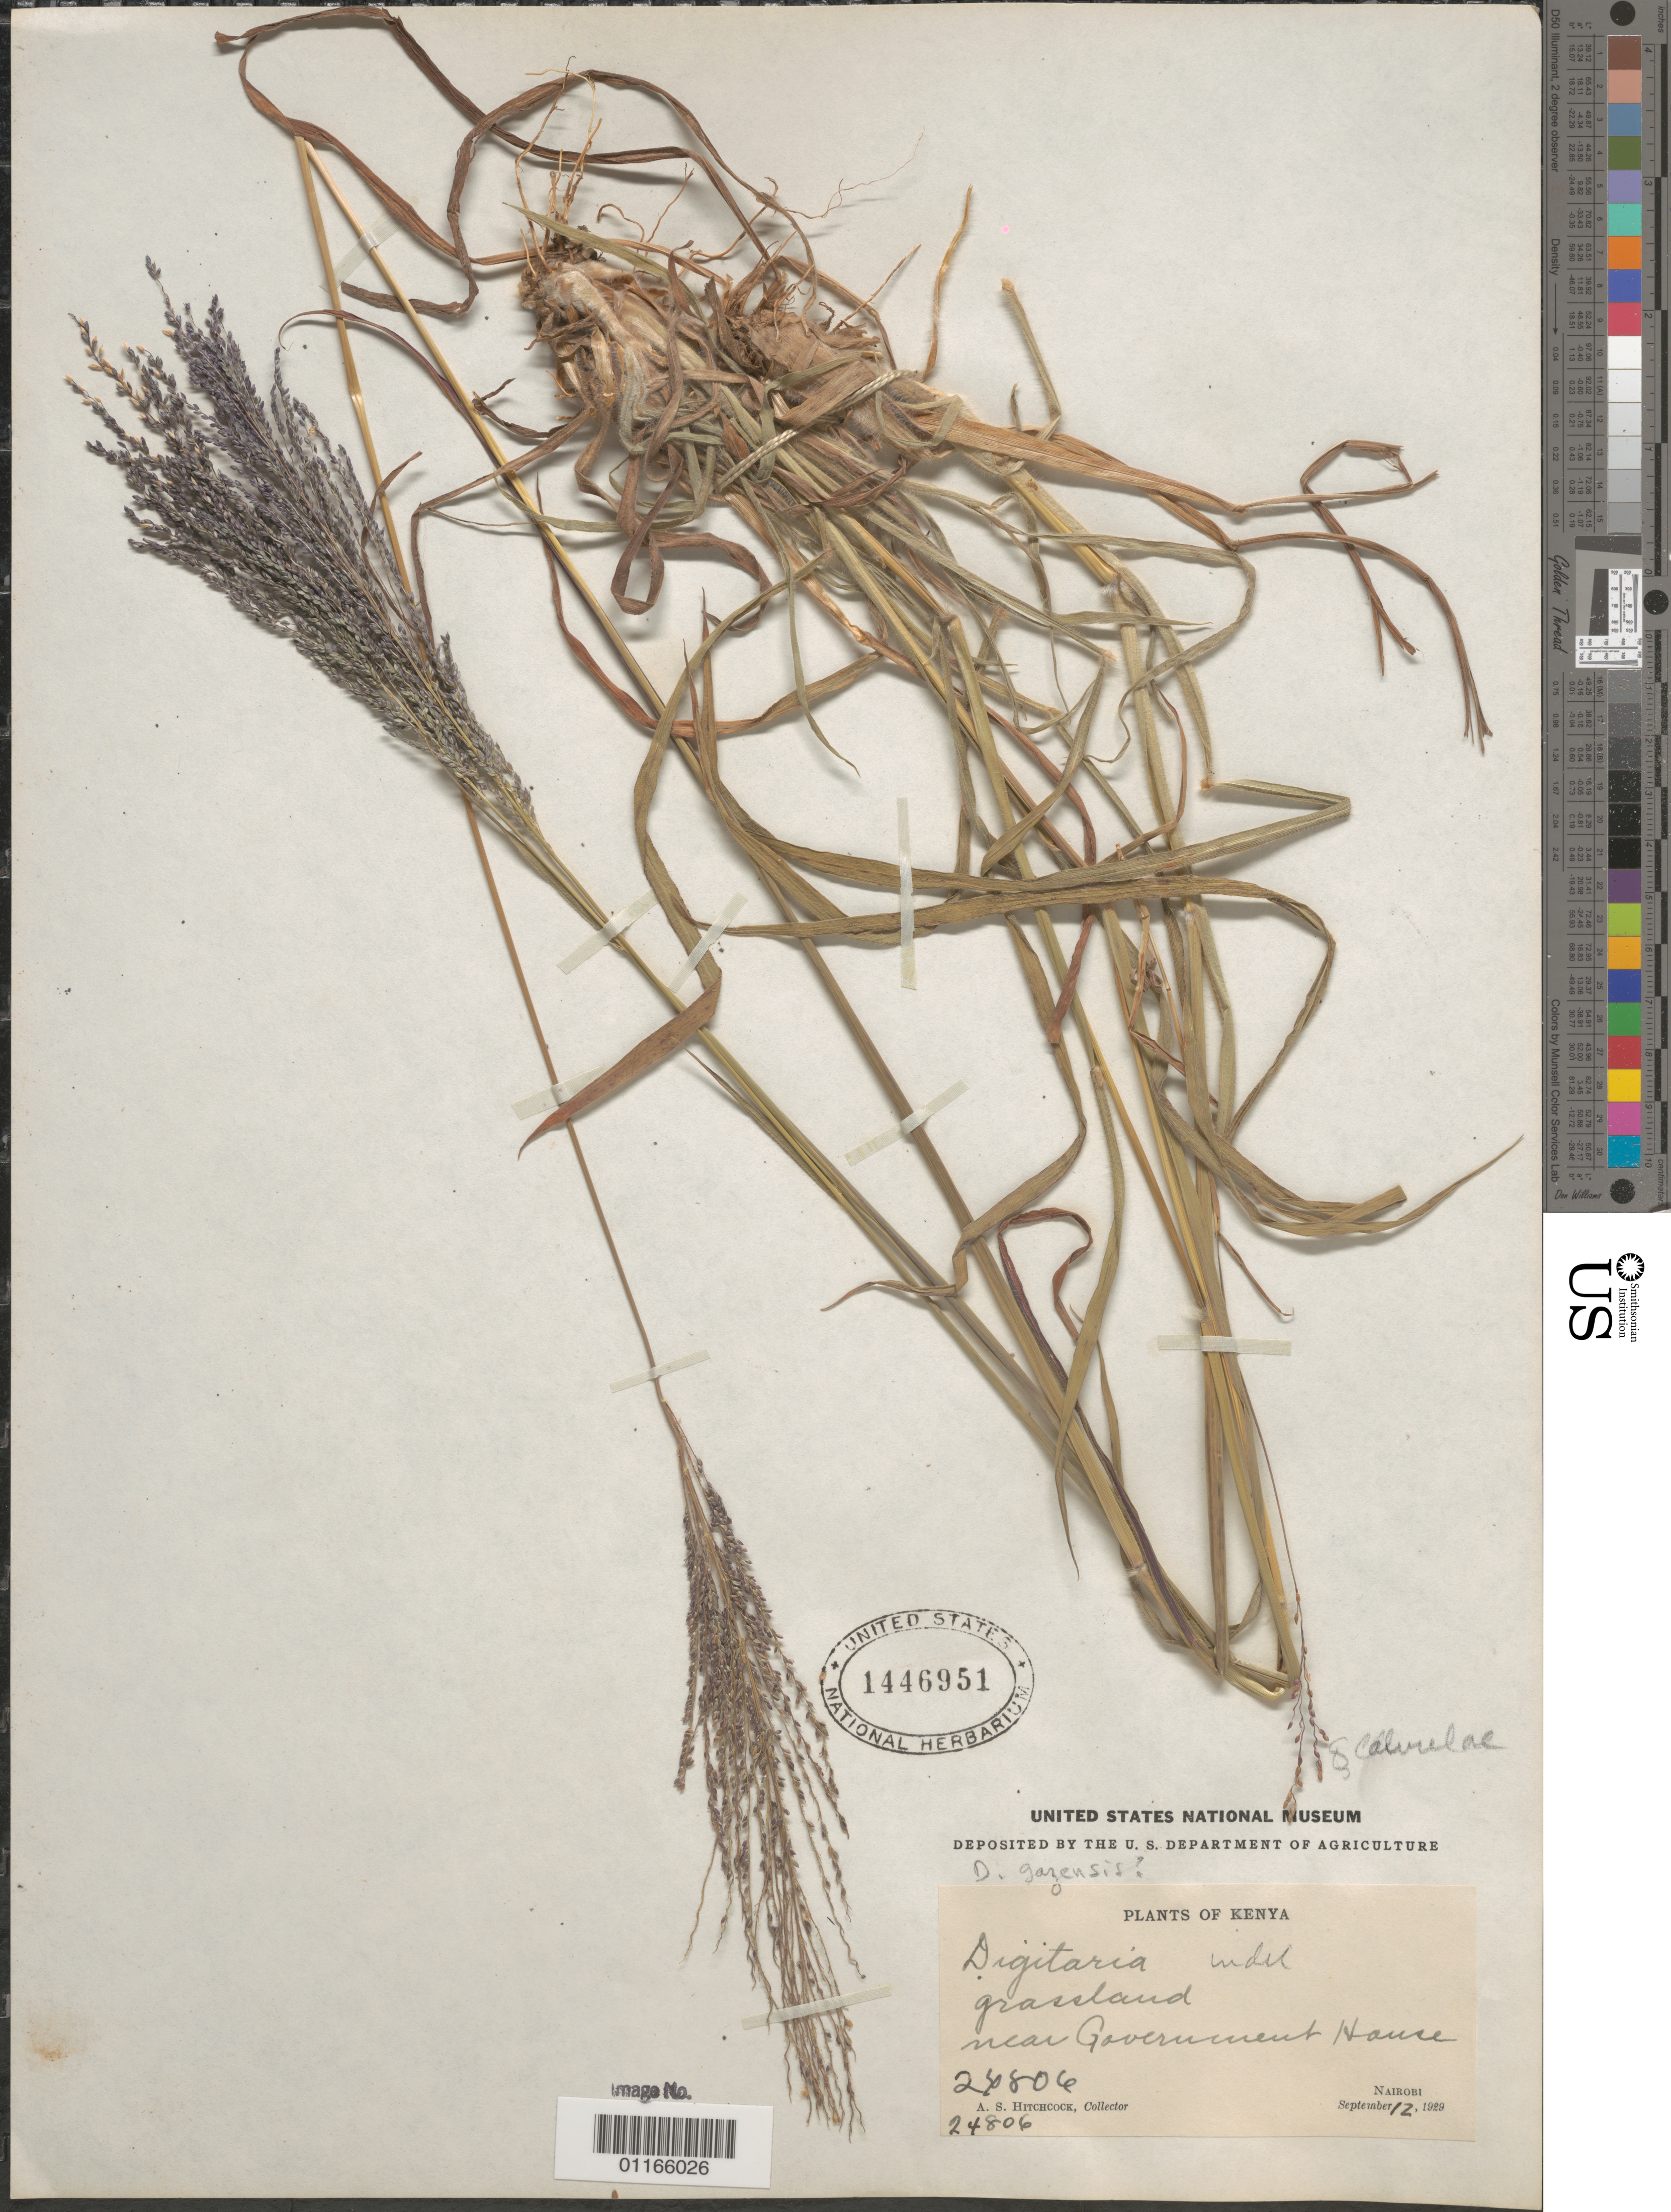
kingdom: Plantae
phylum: Tracheophyta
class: Liliopsida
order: Poales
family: Poaceae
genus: Digitaria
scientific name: Digitaria gazensis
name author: Rendle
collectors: A. S. Hitchcock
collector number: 24806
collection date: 1929-09-12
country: Kenya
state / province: Nairobi Area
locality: Near Government House.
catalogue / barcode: US 1446951